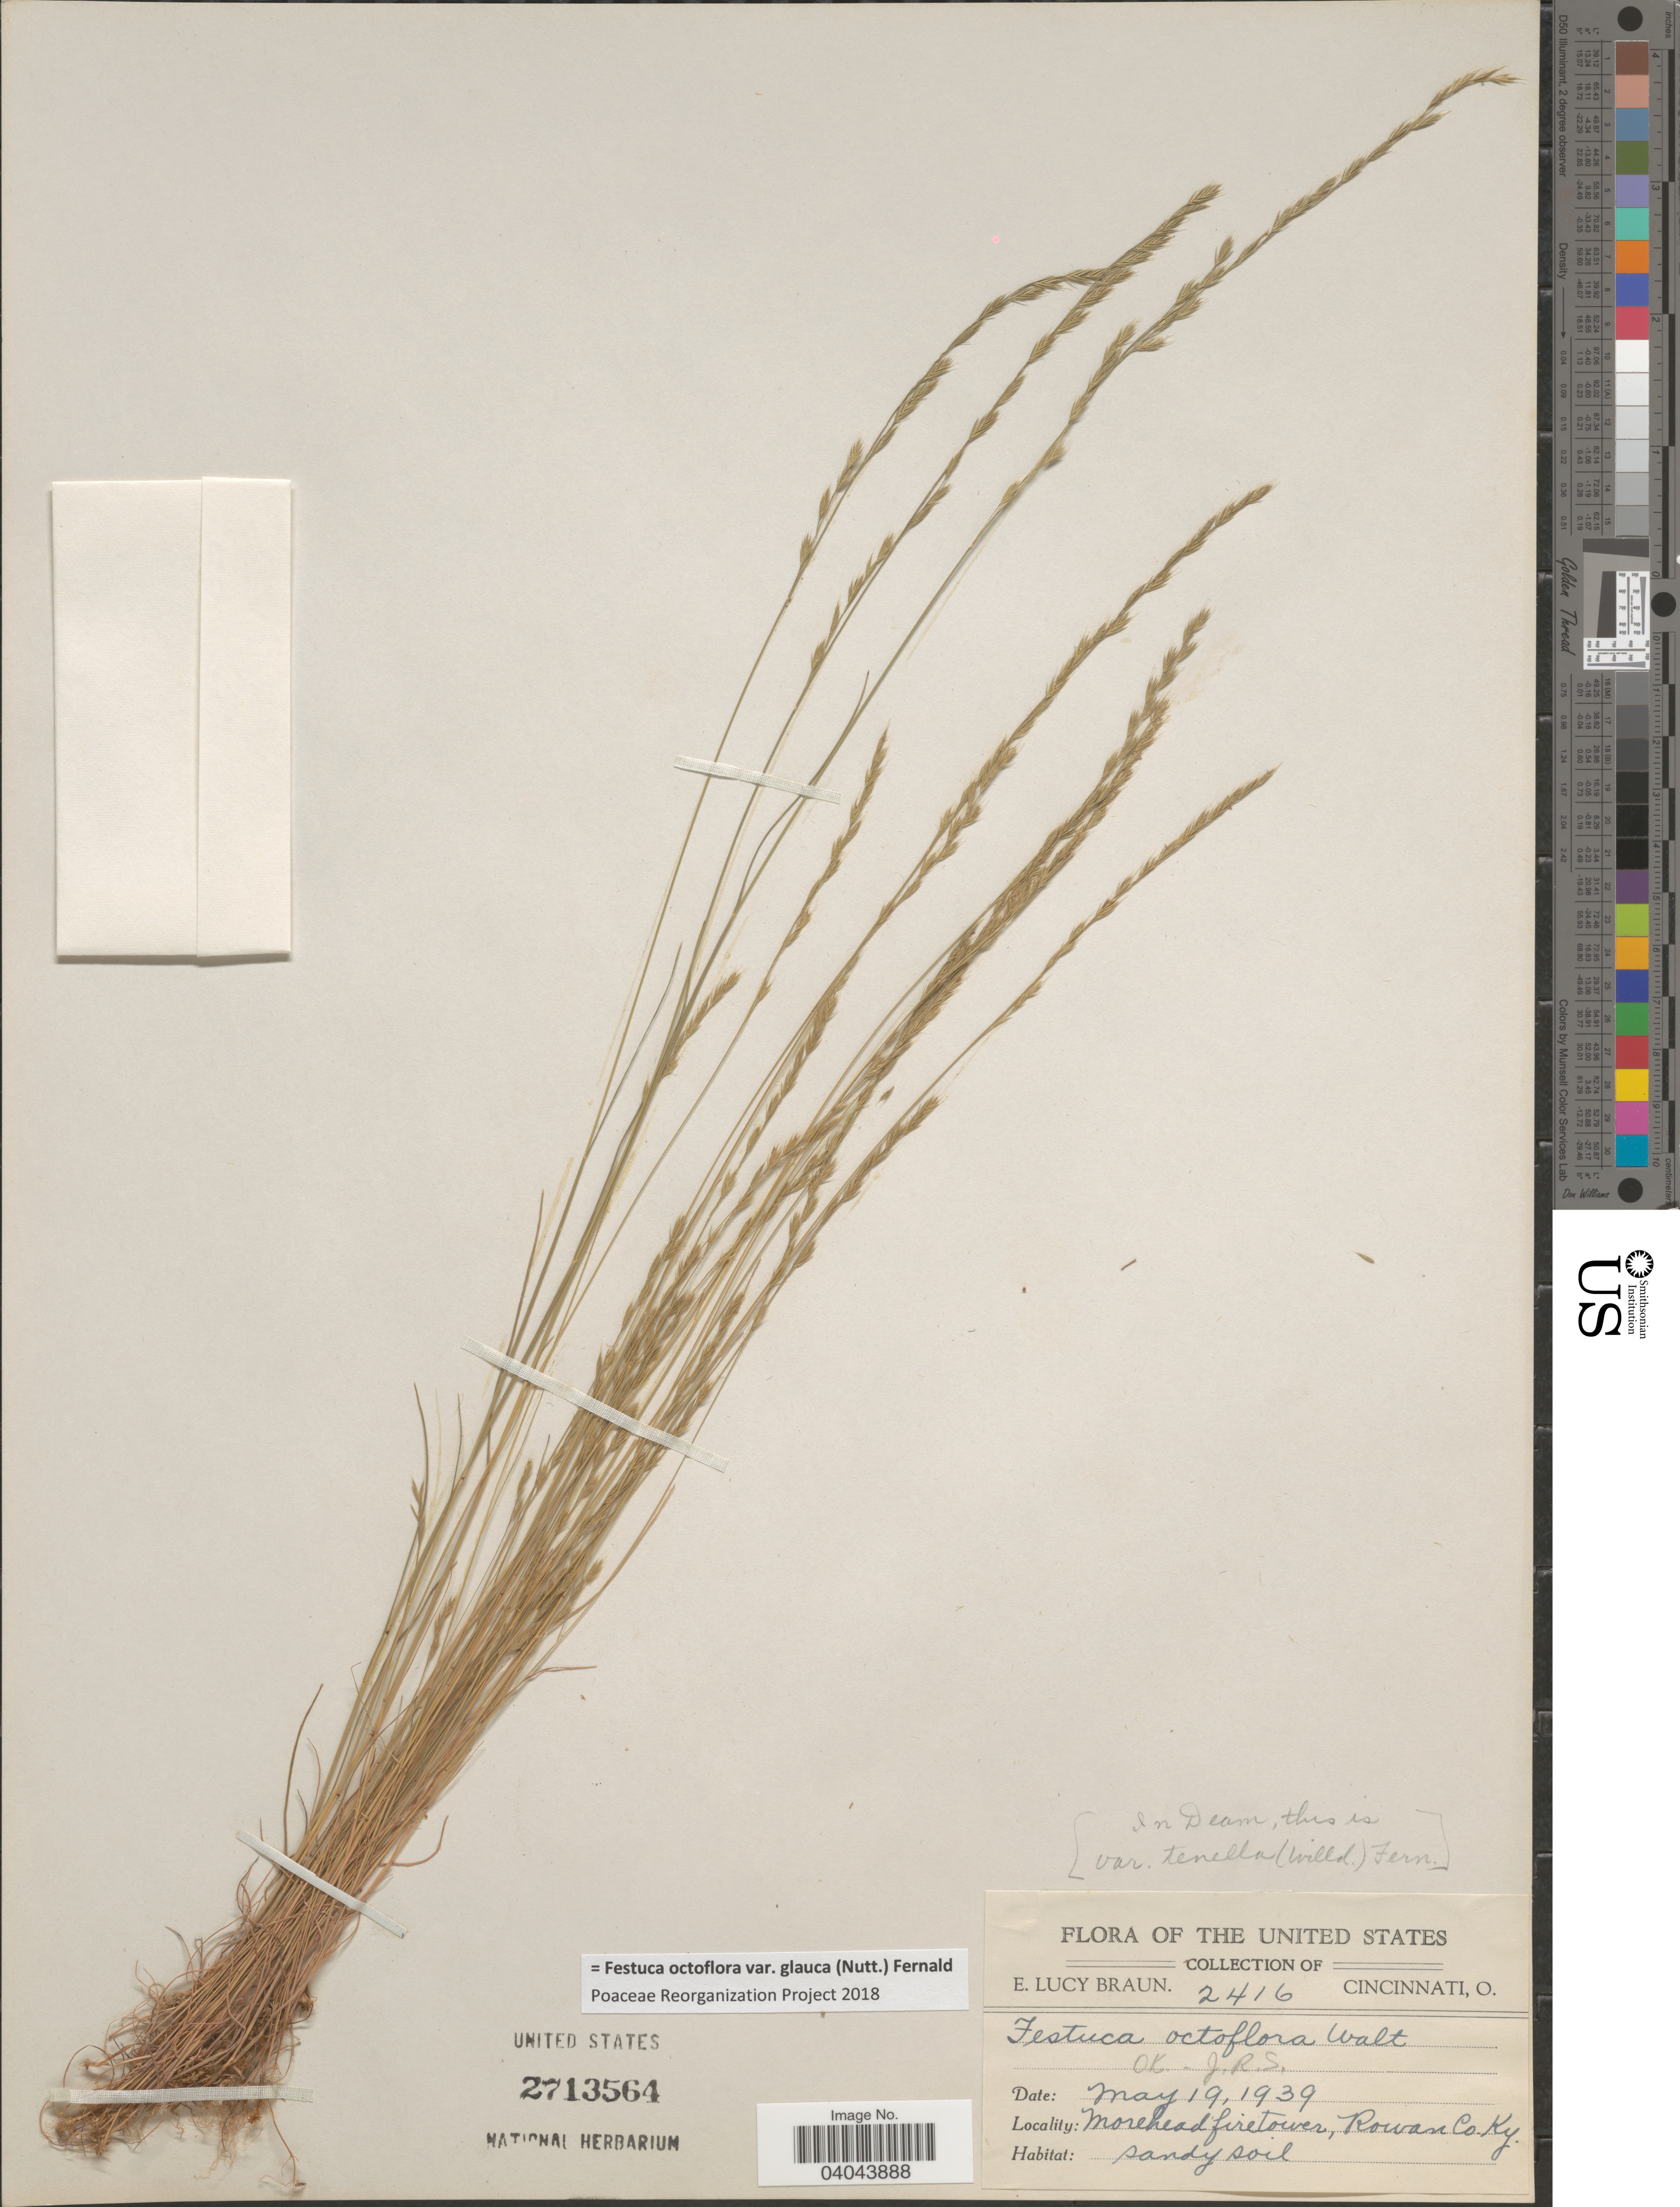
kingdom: Plantae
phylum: Tracheophyta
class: Liliopsida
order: Poales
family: Poaceae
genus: Festuca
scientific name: Festuca octoflora var. glauca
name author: (Nutt.) Fernald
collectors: E. L. Braun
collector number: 2416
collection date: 1939-05-19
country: United States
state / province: Kentucky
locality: Morehead fire tower, Rowan Co.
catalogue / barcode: US 2713564